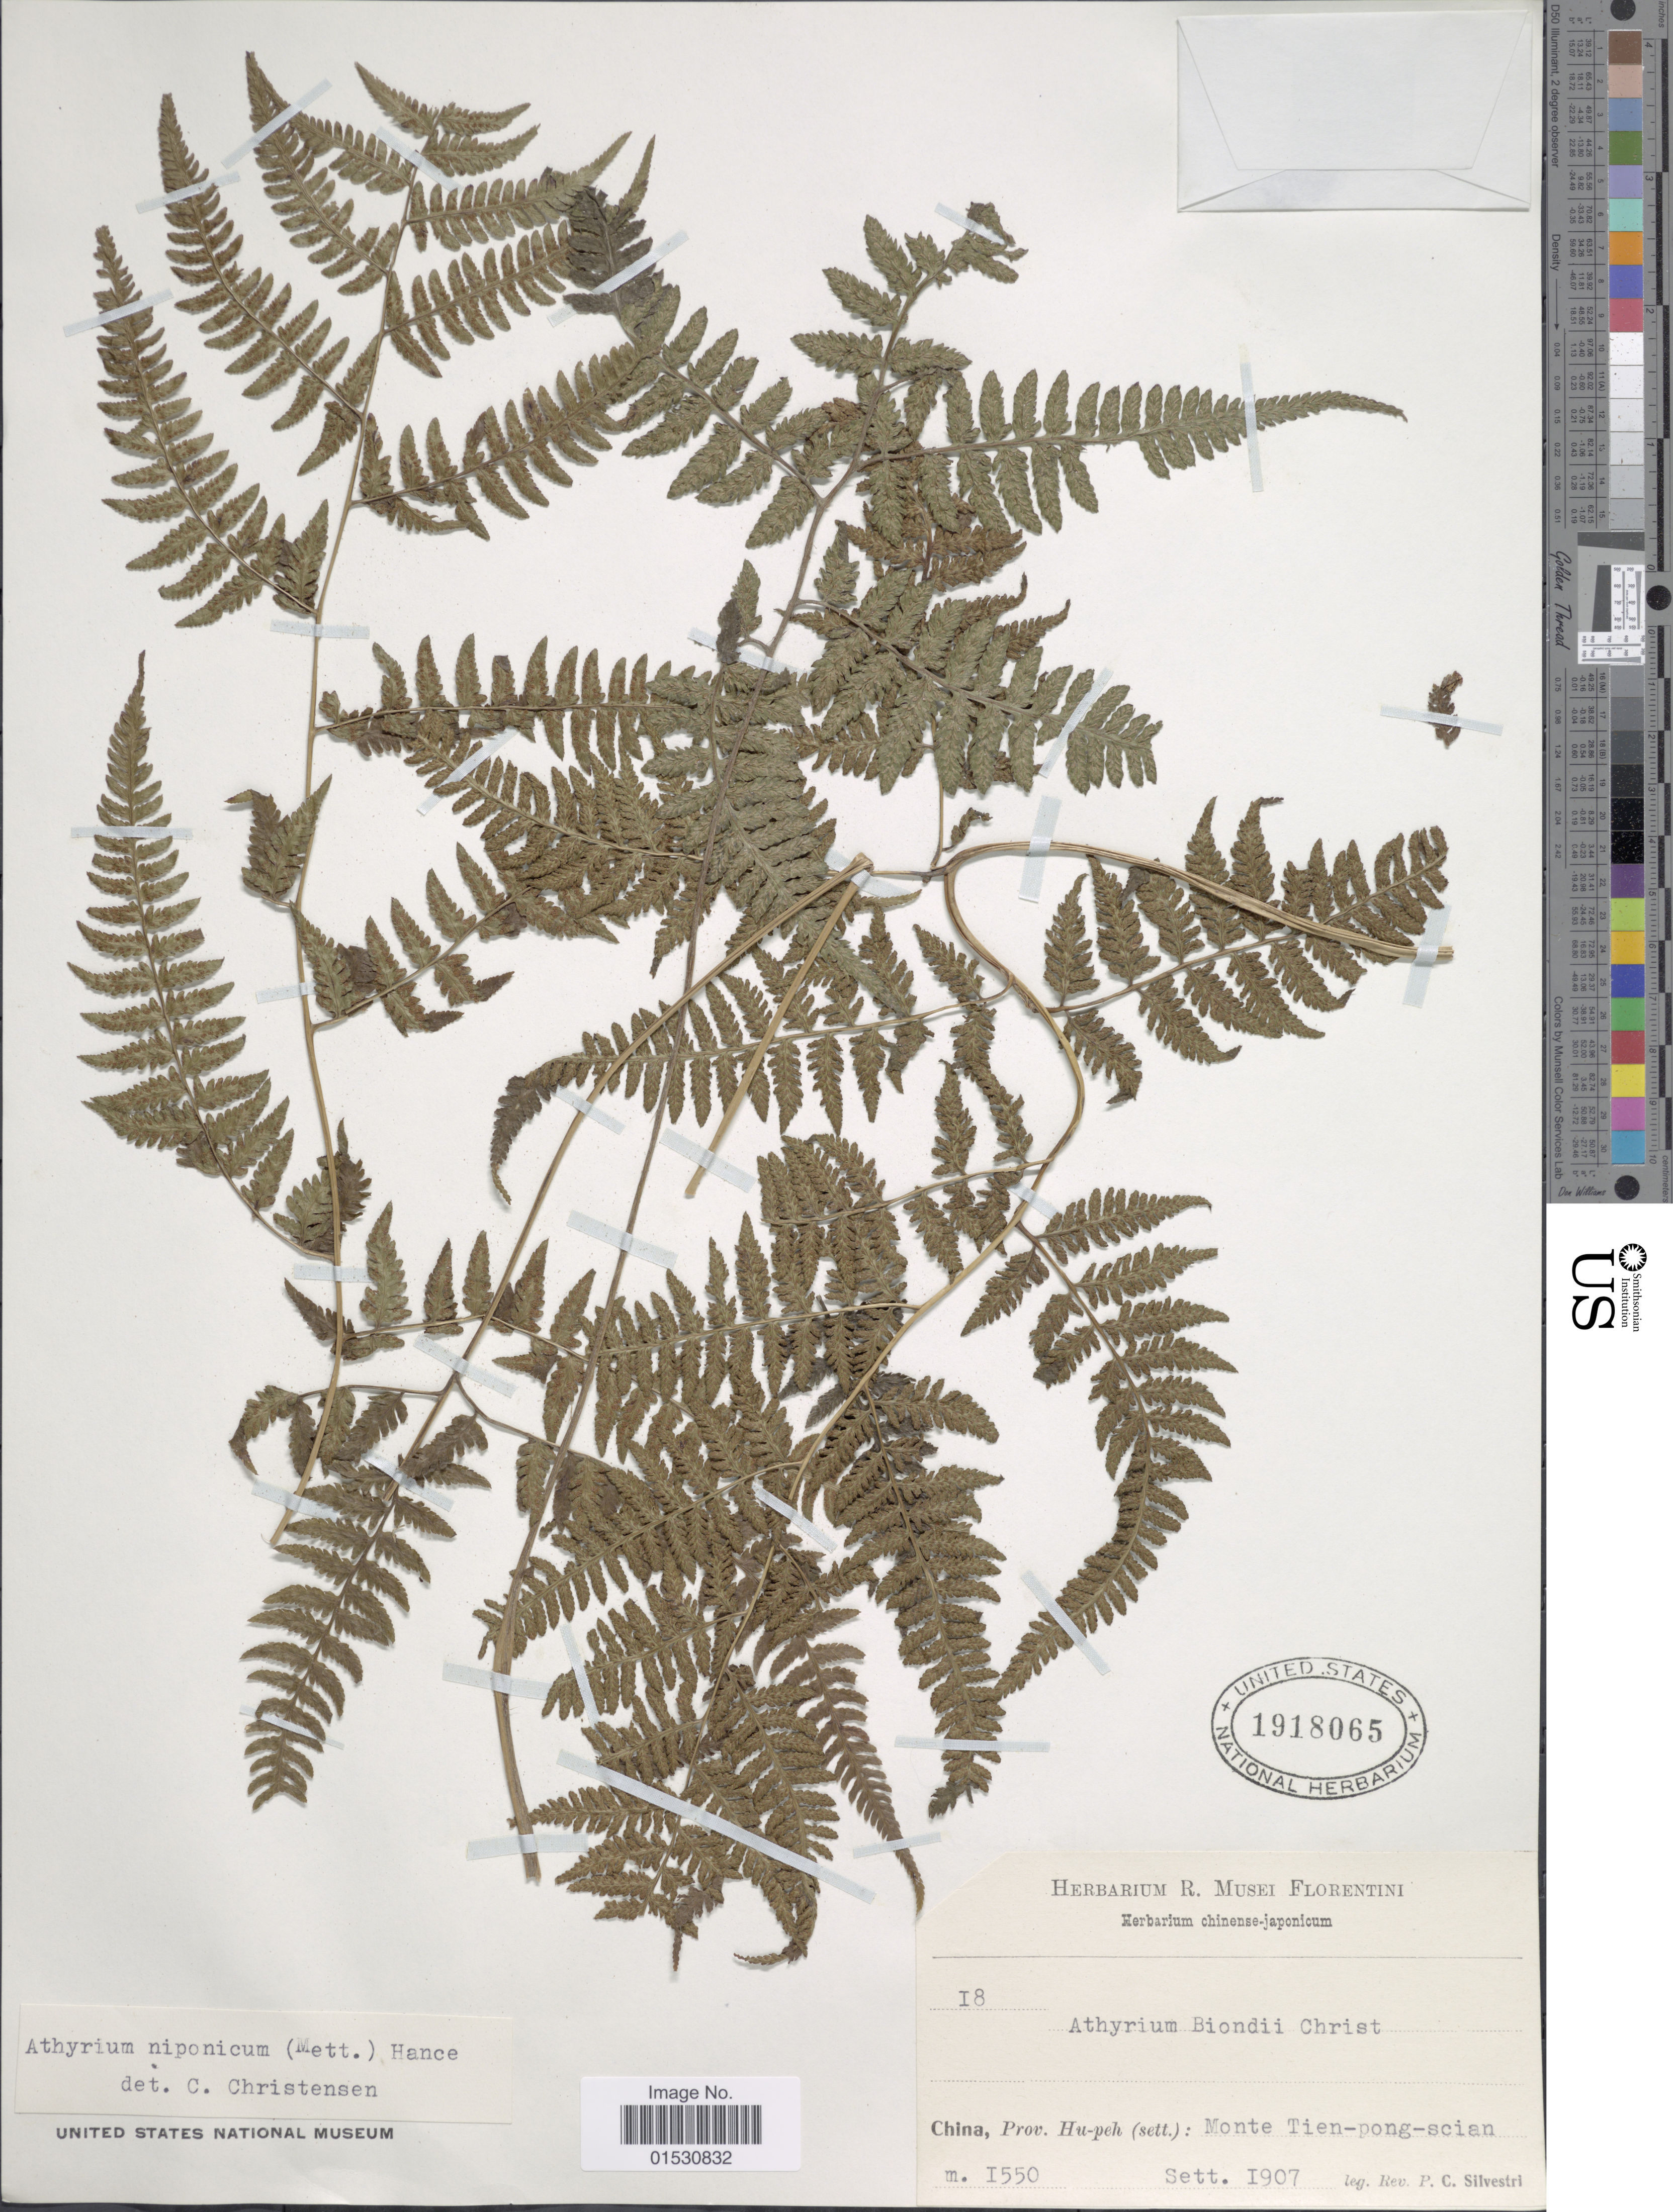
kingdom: Plantae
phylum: Tracheophyta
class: Polypodiopsida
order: Polypodiales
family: Athyriaceae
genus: Athyrium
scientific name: Athyrium nipponicum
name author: (Mett.) Hance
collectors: P. Silvestri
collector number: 1550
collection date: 1907-09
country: China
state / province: Hubei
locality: Prov. Hu-peh (sett.): Monte Tien-pong-scian.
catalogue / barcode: US 1918065